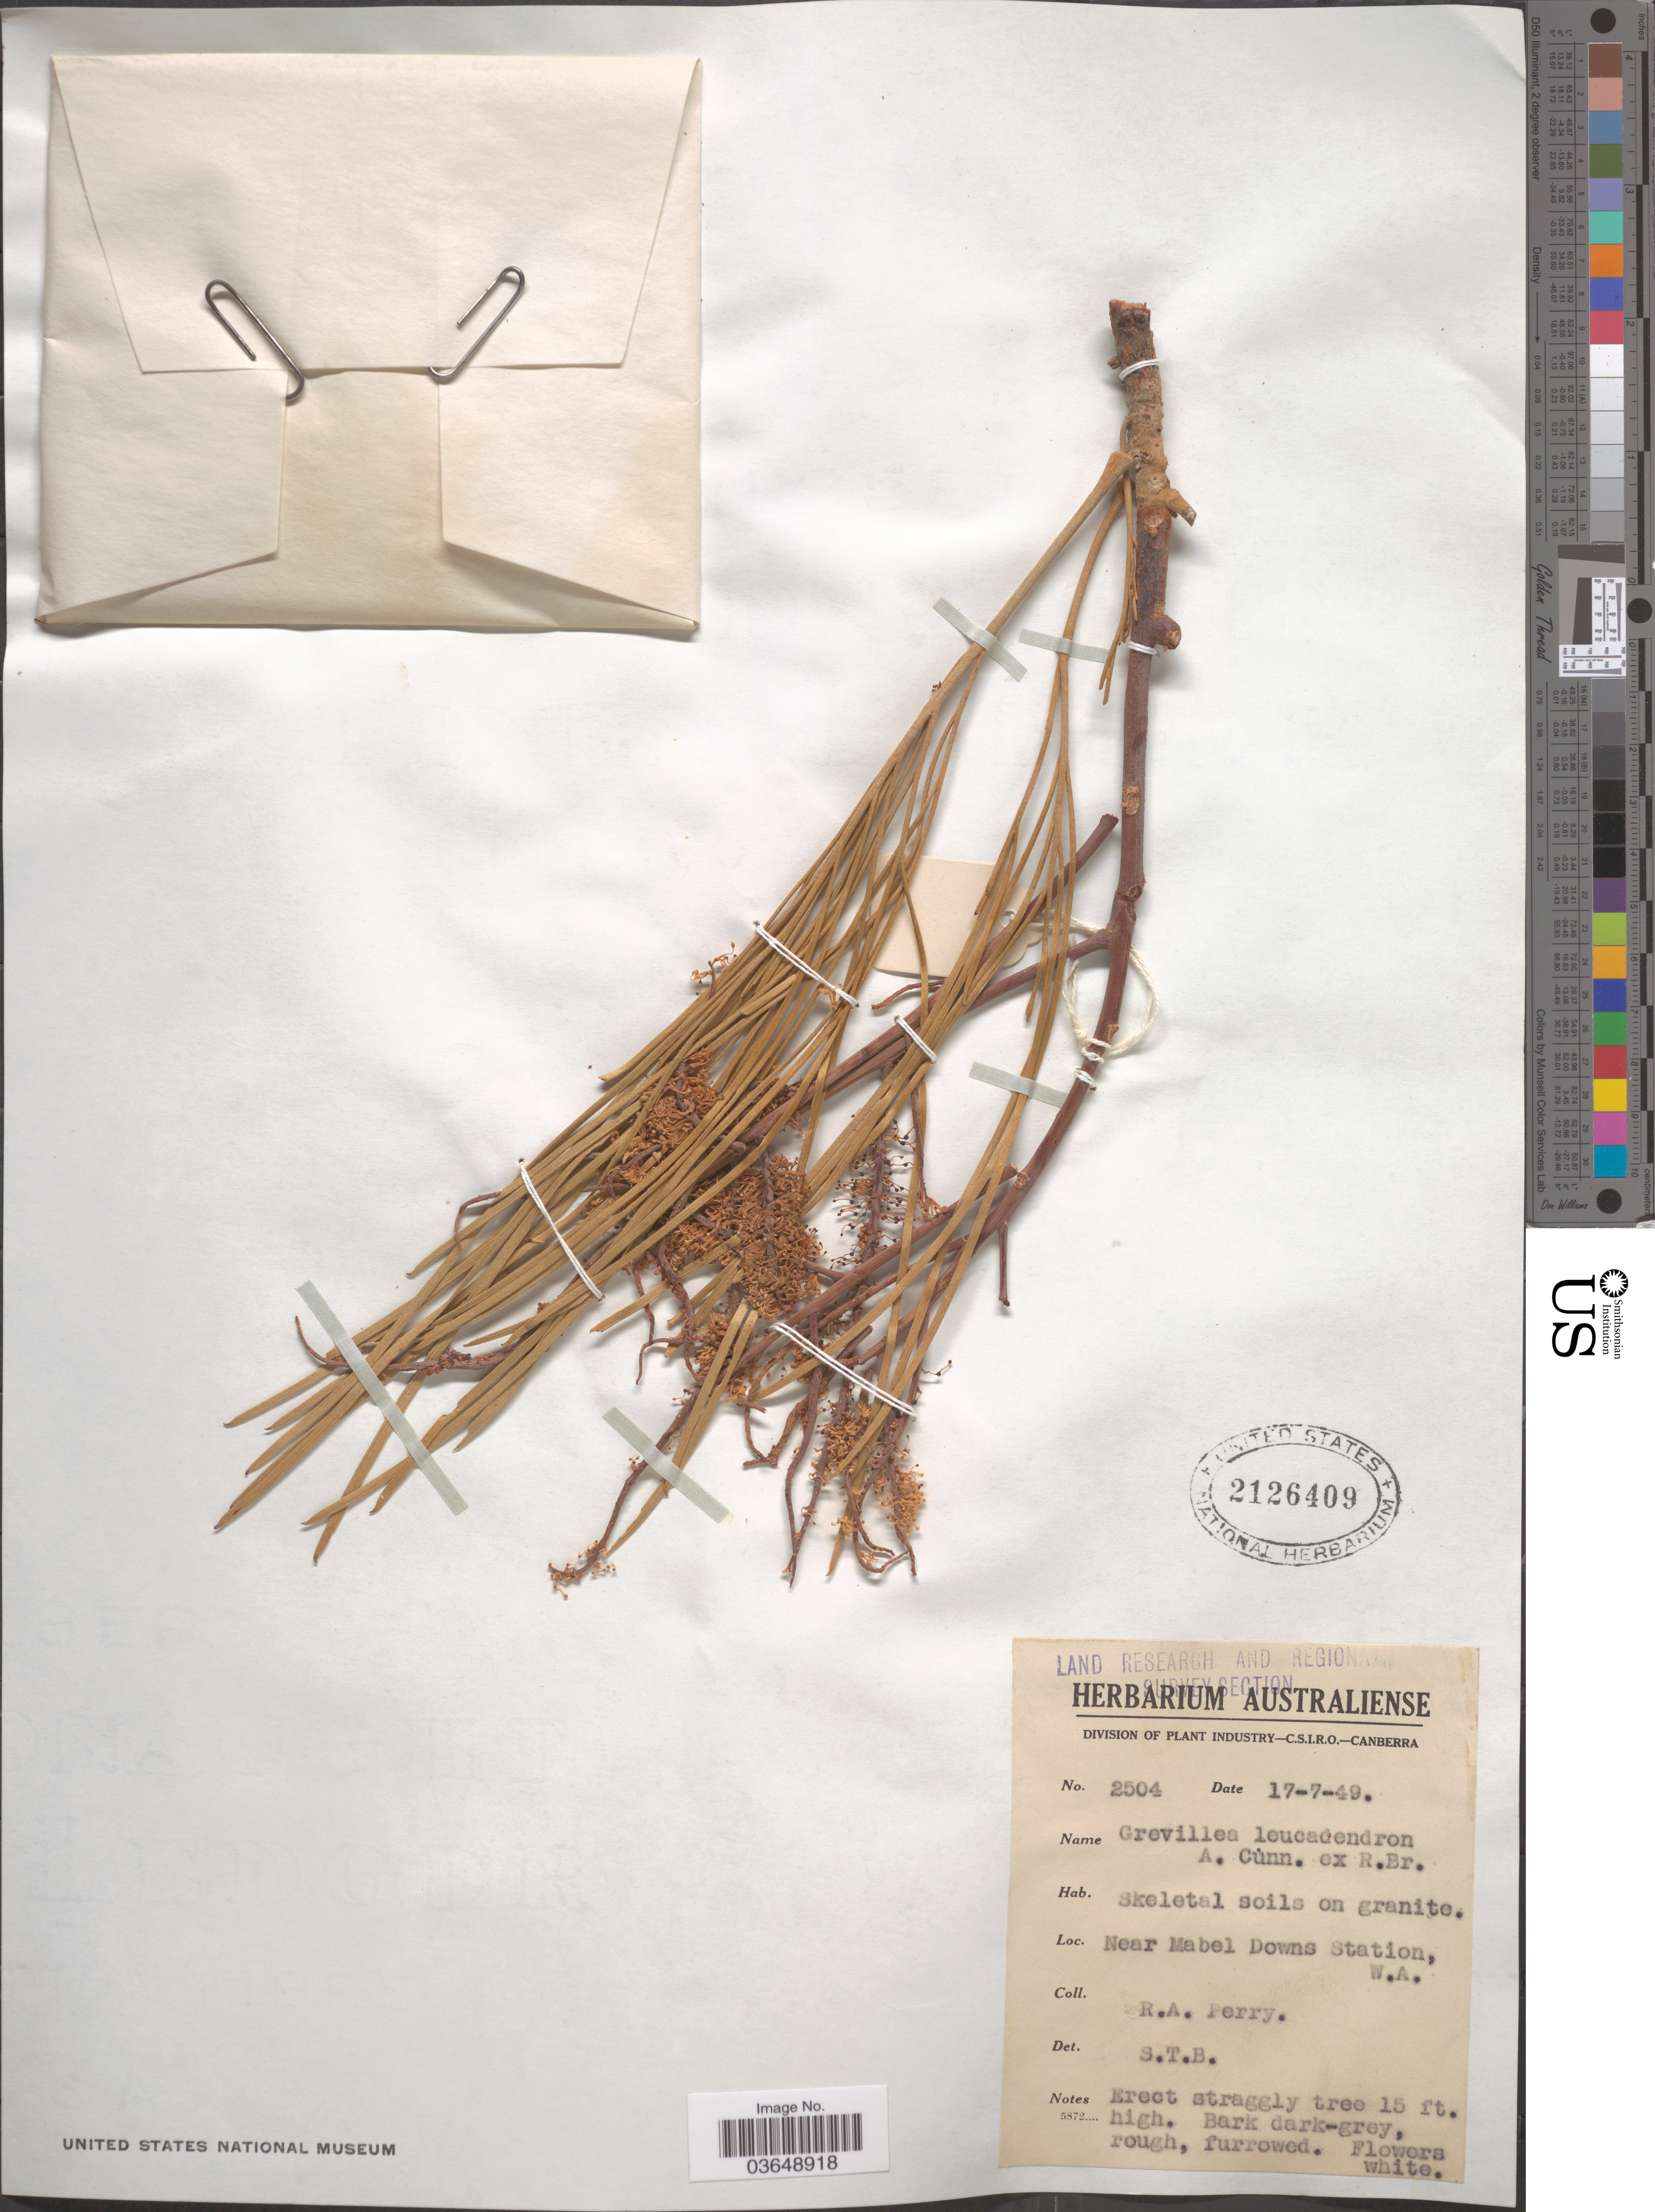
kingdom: Plantae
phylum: Tracheophyta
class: Magnoliopsida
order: Proteales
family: Proteaceae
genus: Grevillea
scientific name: Grevillea leucadendron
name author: A. Cunn. ex R. Br.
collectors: Perry, R. A.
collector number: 2504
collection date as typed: Transcribed d/m/y: 17/7/49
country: Australia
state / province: Western Australia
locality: Near Mabel Downs Station, W.A.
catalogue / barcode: US 2126409